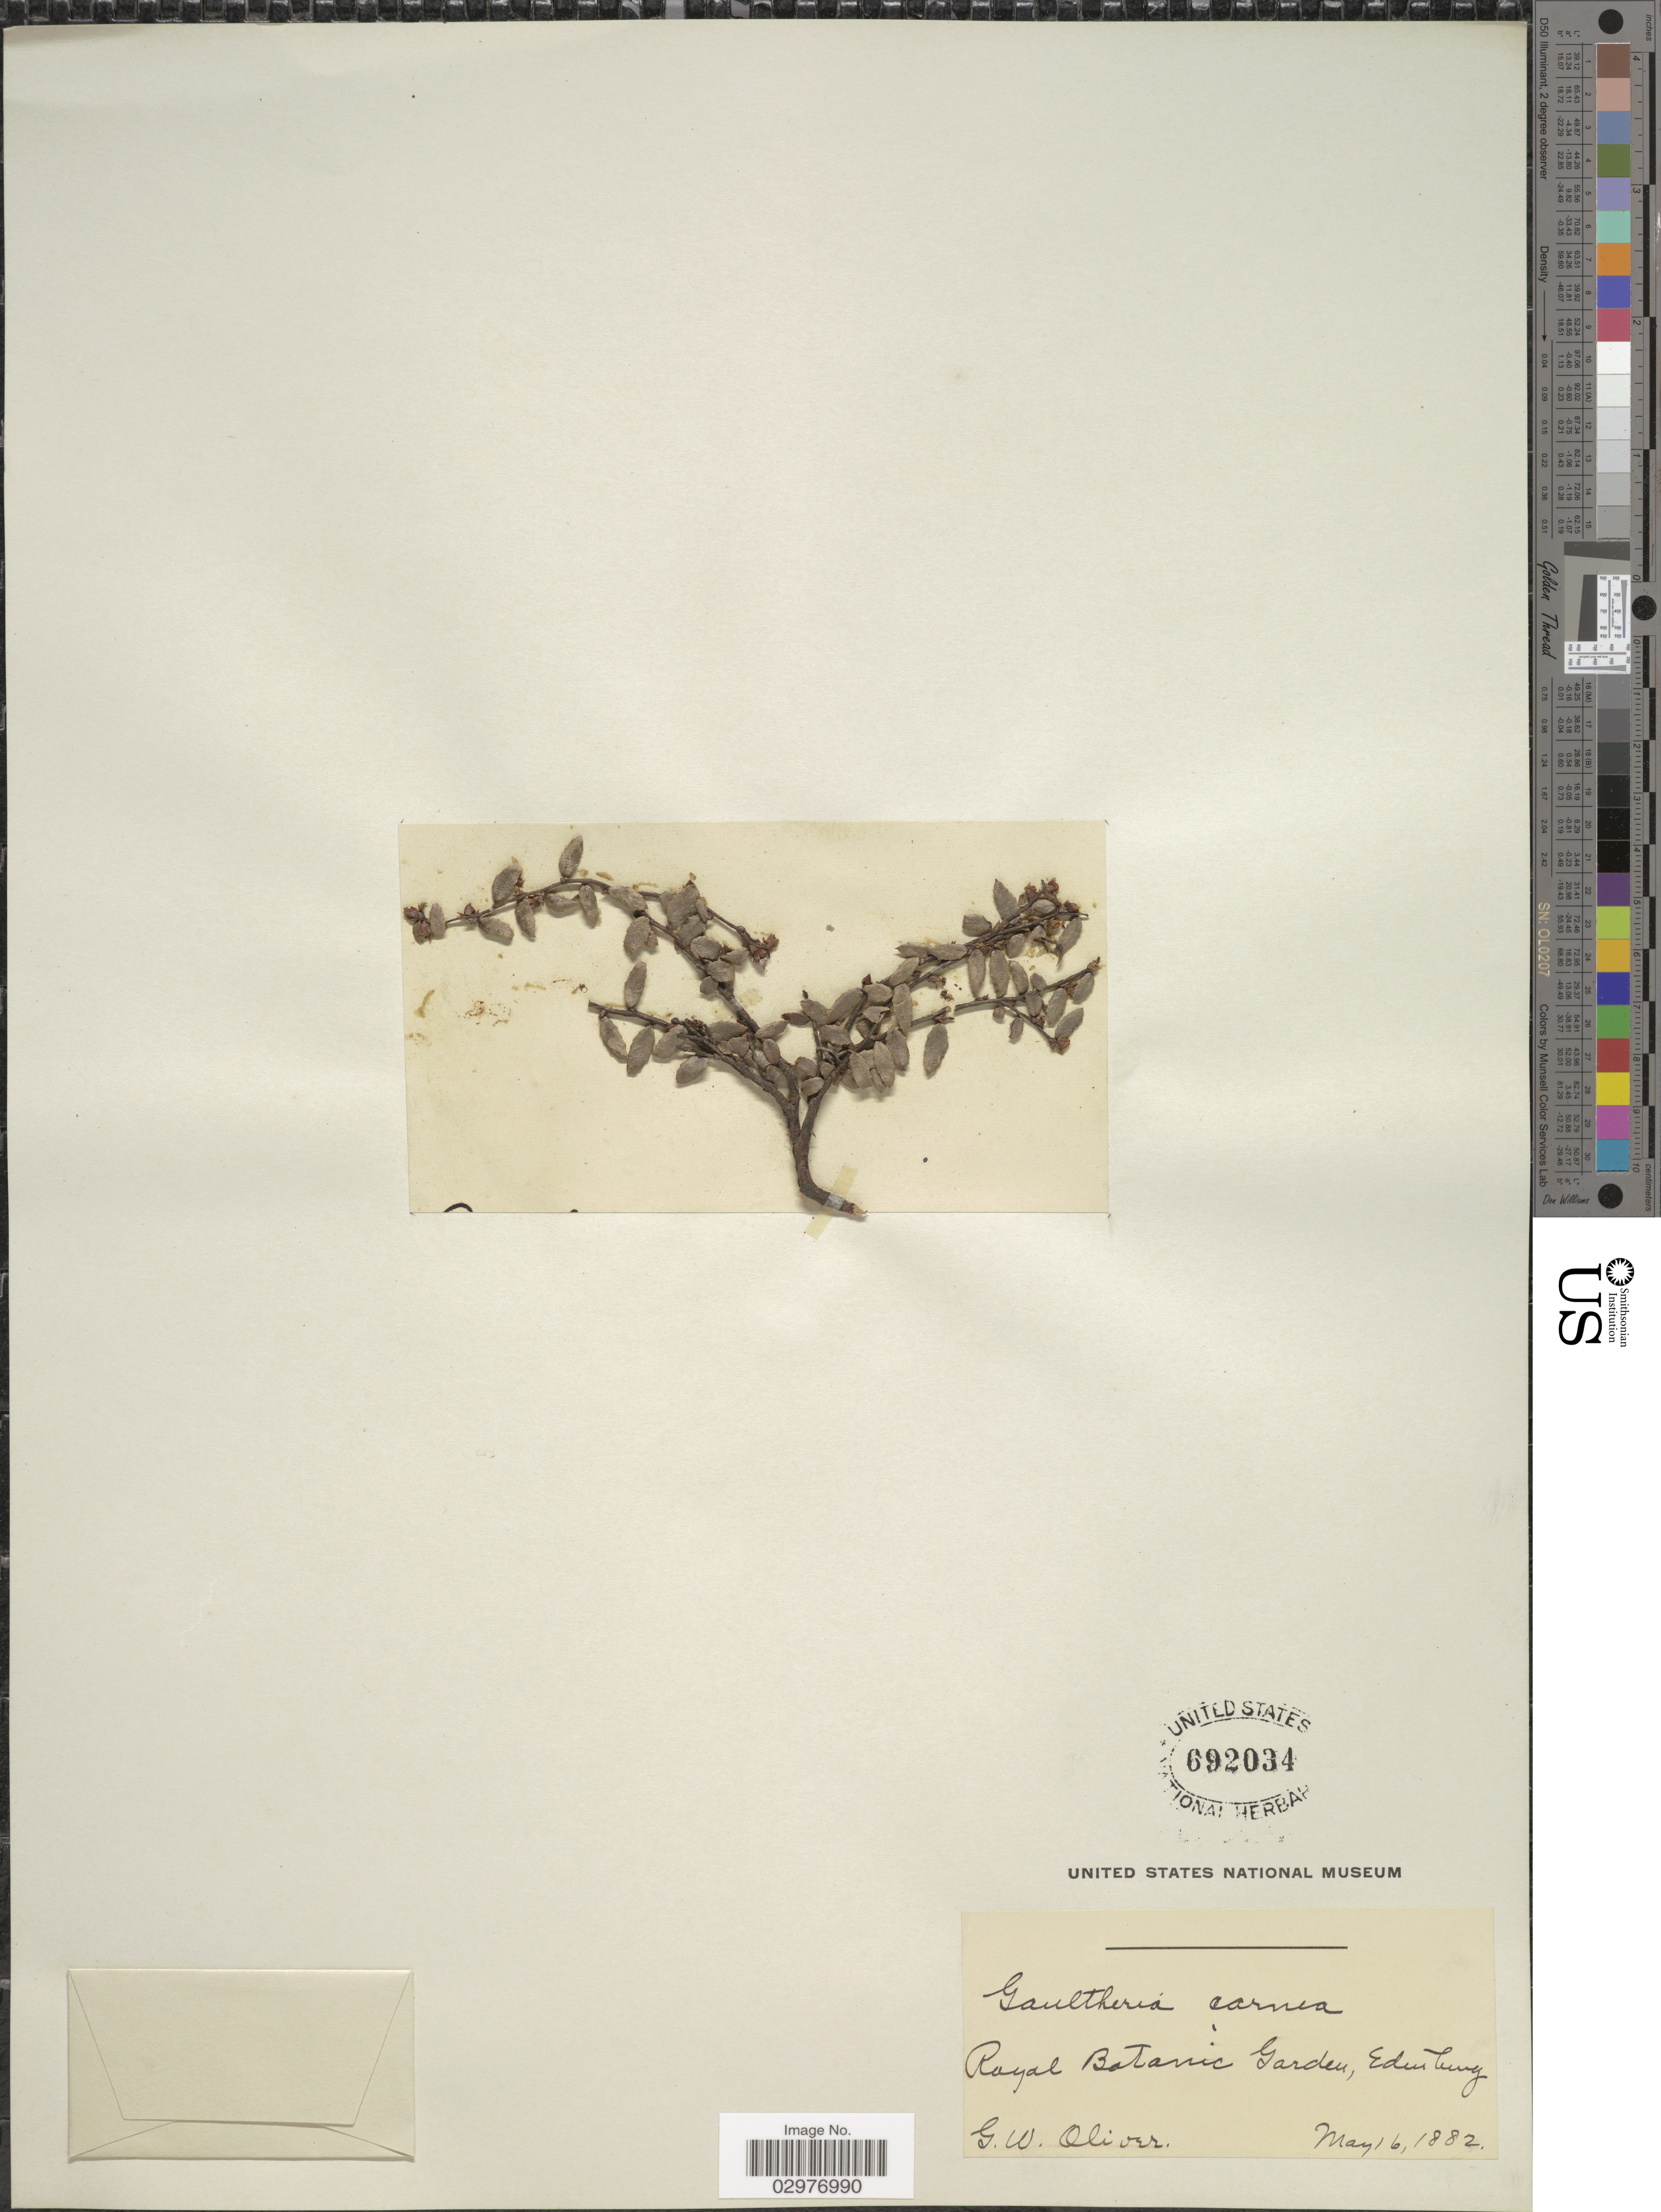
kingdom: Plantae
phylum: Tracheophyta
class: Magnoliopsida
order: Ericales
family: Ericaceae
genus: Gaultheria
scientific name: Gaultheria sp.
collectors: G. W. Oliver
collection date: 1882-05-16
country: United Kingdom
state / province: Scotland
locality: Royal Botanic Garden, Edinburg.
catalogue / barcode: US 692034